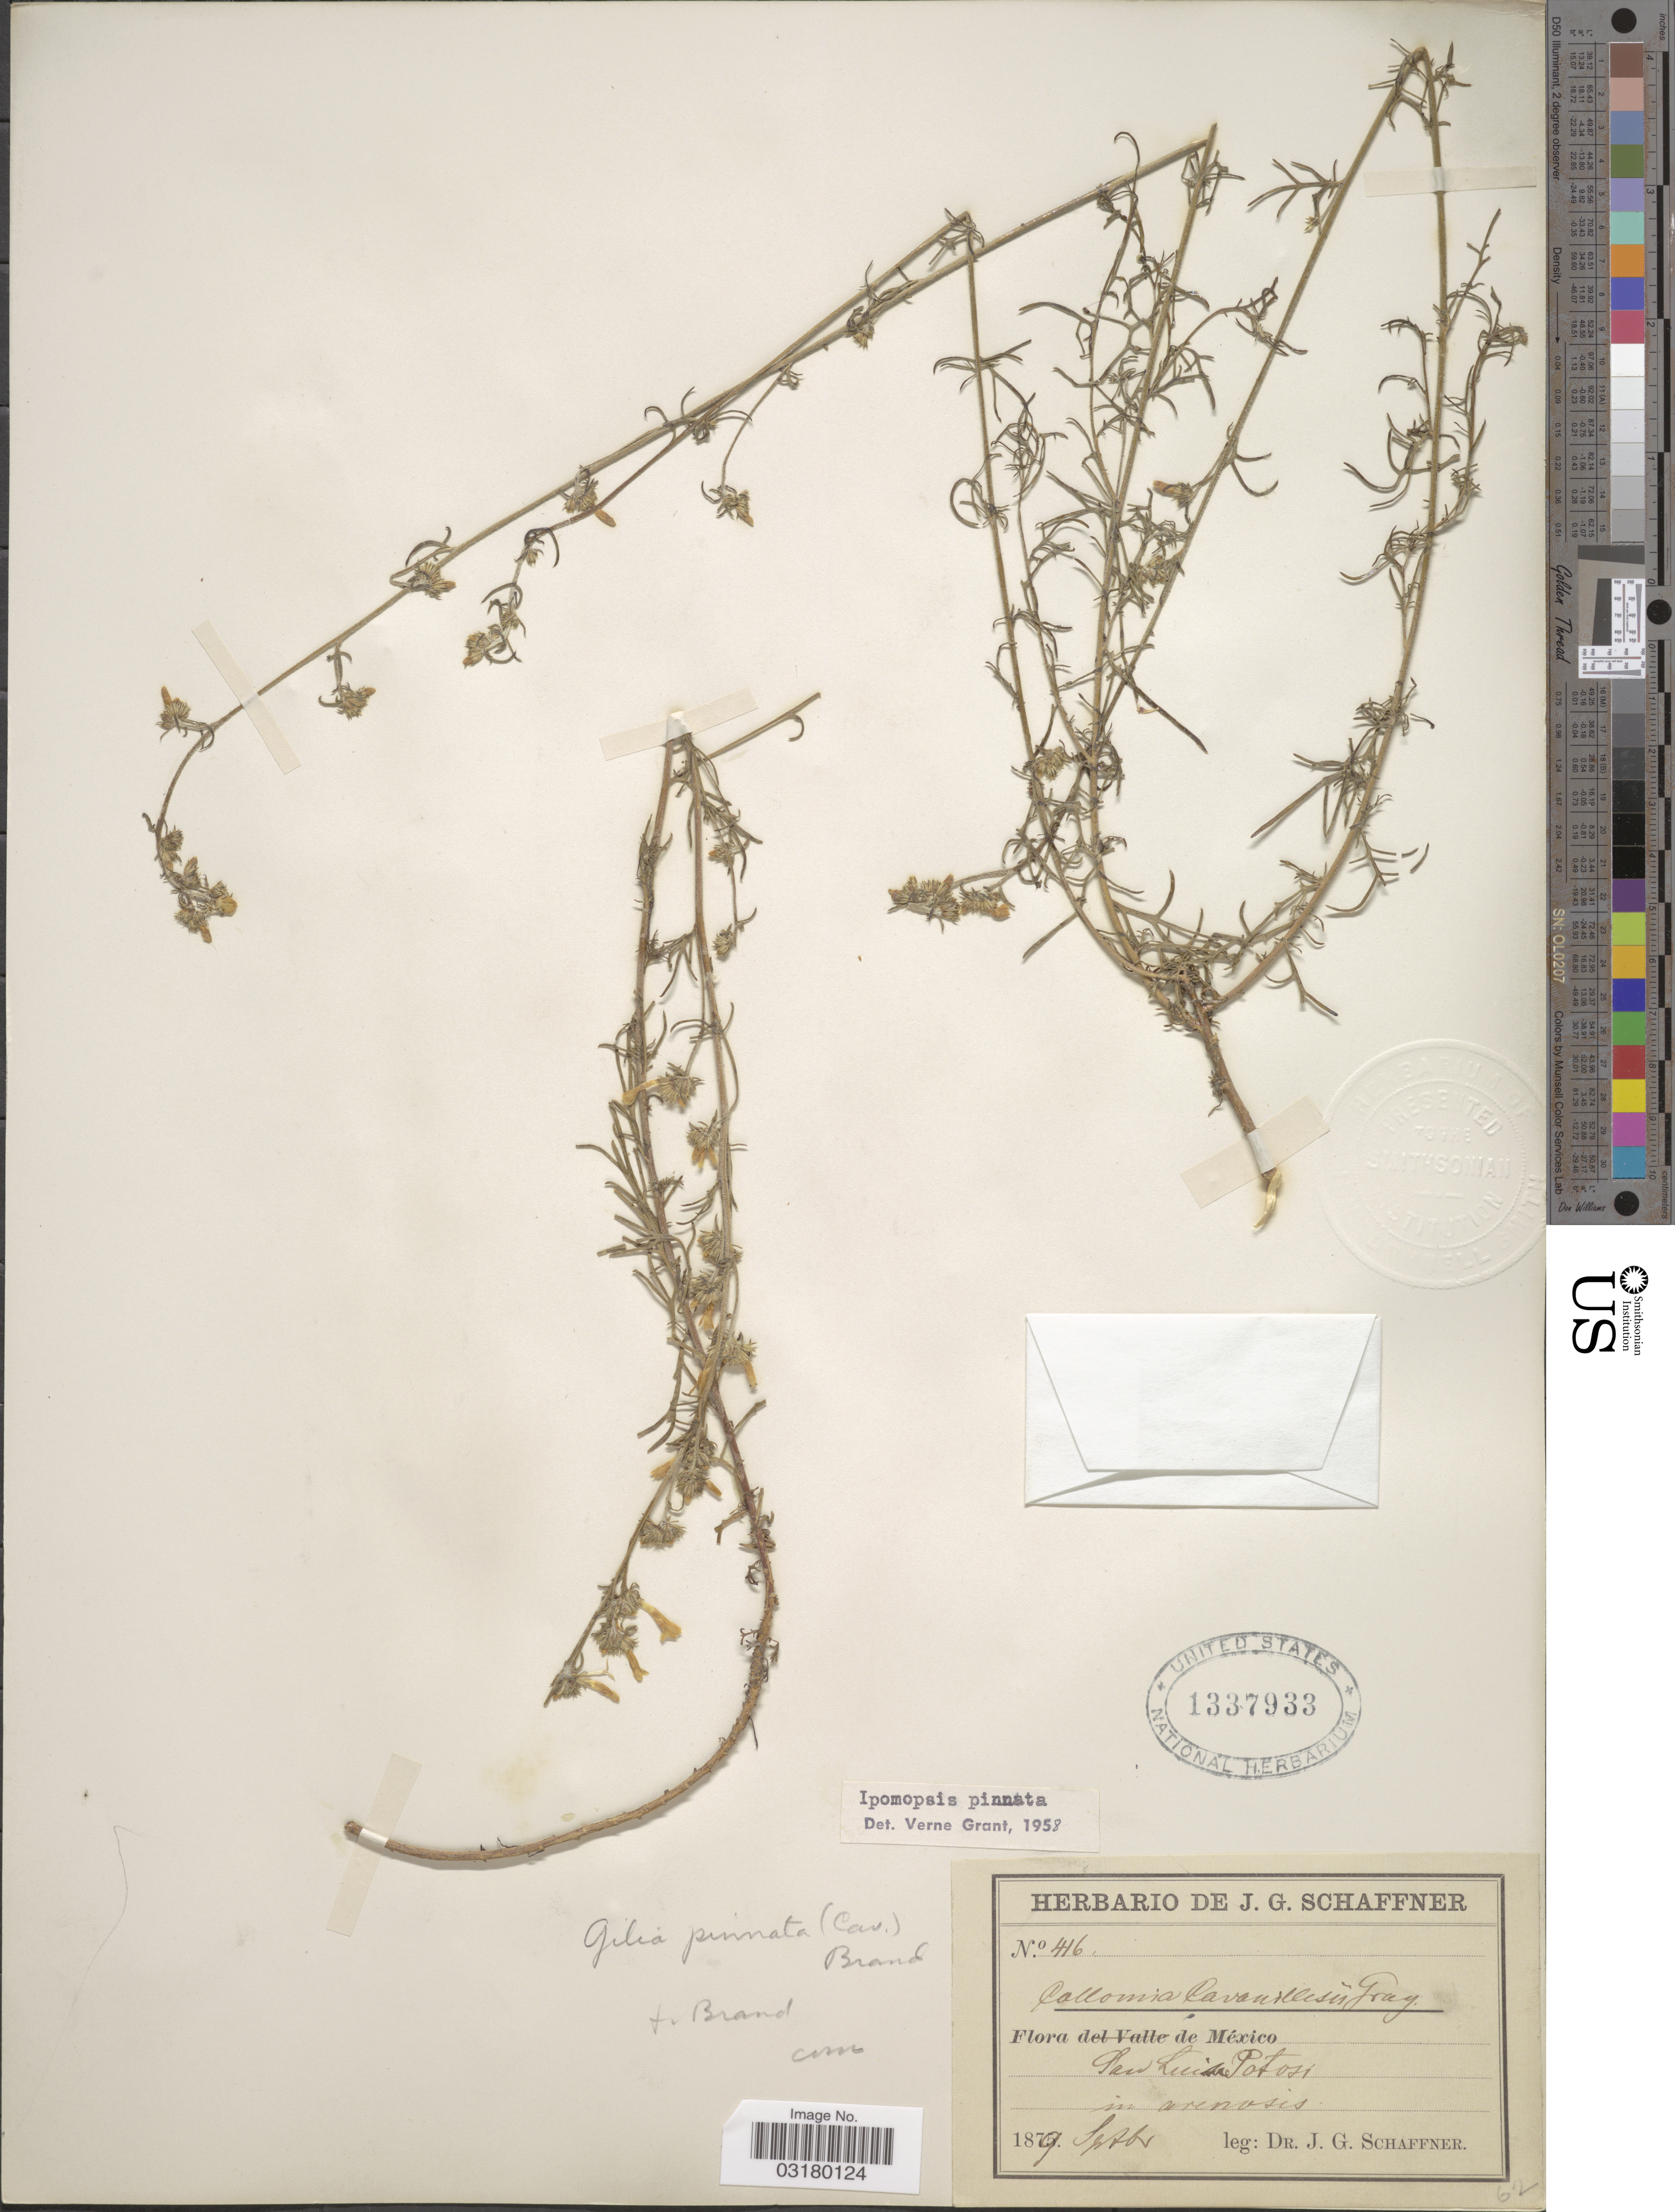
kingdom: Plantae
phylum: Tracheophyta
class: Magnoliopsida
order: Ericales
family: Polemoniaceae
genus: Ipomopsis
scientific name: Ipomopsis pinnata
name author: (Cav.) V.E. Grant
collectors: J. G. Schaffner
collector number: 416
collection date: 1879-09-11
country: Mexico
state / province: San Luis Potosí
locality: San Luis Potosi.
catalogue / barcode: US 1337933